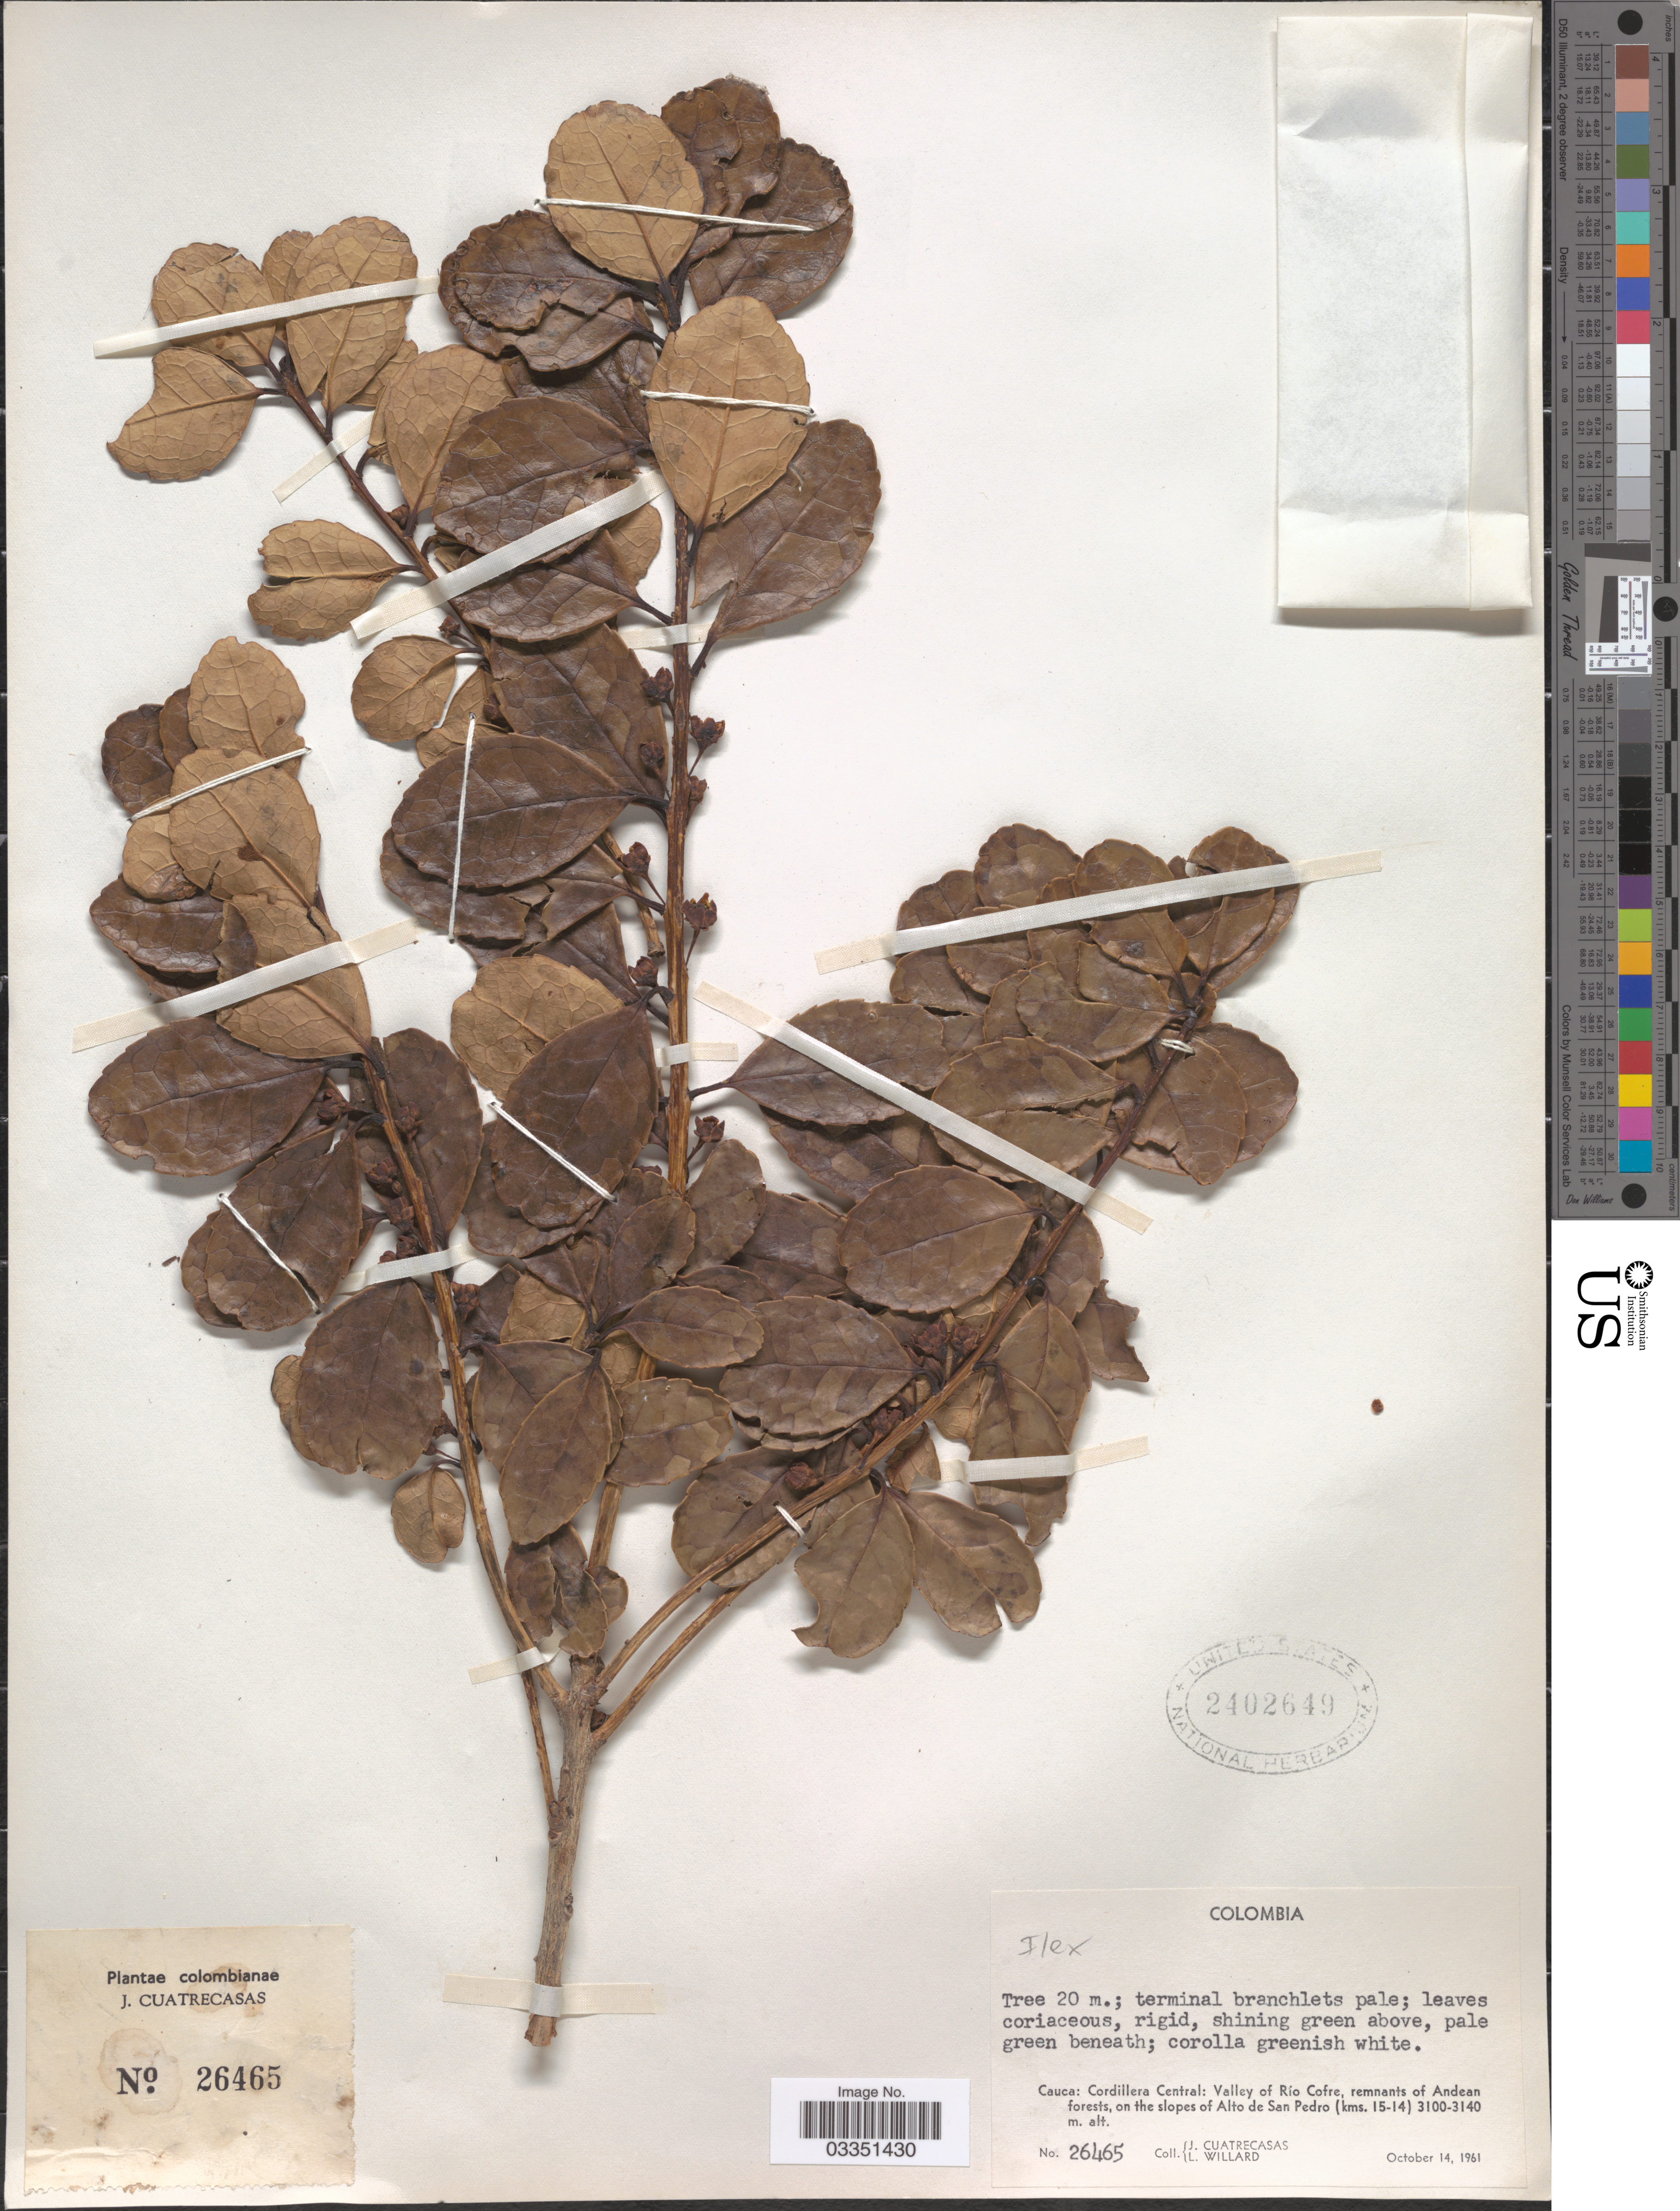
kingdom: Plantae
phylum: Tracheophyta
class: Magnoliopsida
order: Aquifoliales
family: Aquifoliaceae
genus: Ilex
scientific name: Ilex sp.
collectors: J. Cuatrecasas & L. Willard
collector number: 26465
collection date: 1961-10-14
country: Colombia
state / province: Cauca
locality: Cordillera Central: Valley of Río Cofre, remnants of Andean forests, on the slopes of Alto de San Pedro (kms. 15-14).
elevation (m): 3100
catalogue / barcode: US 2402649